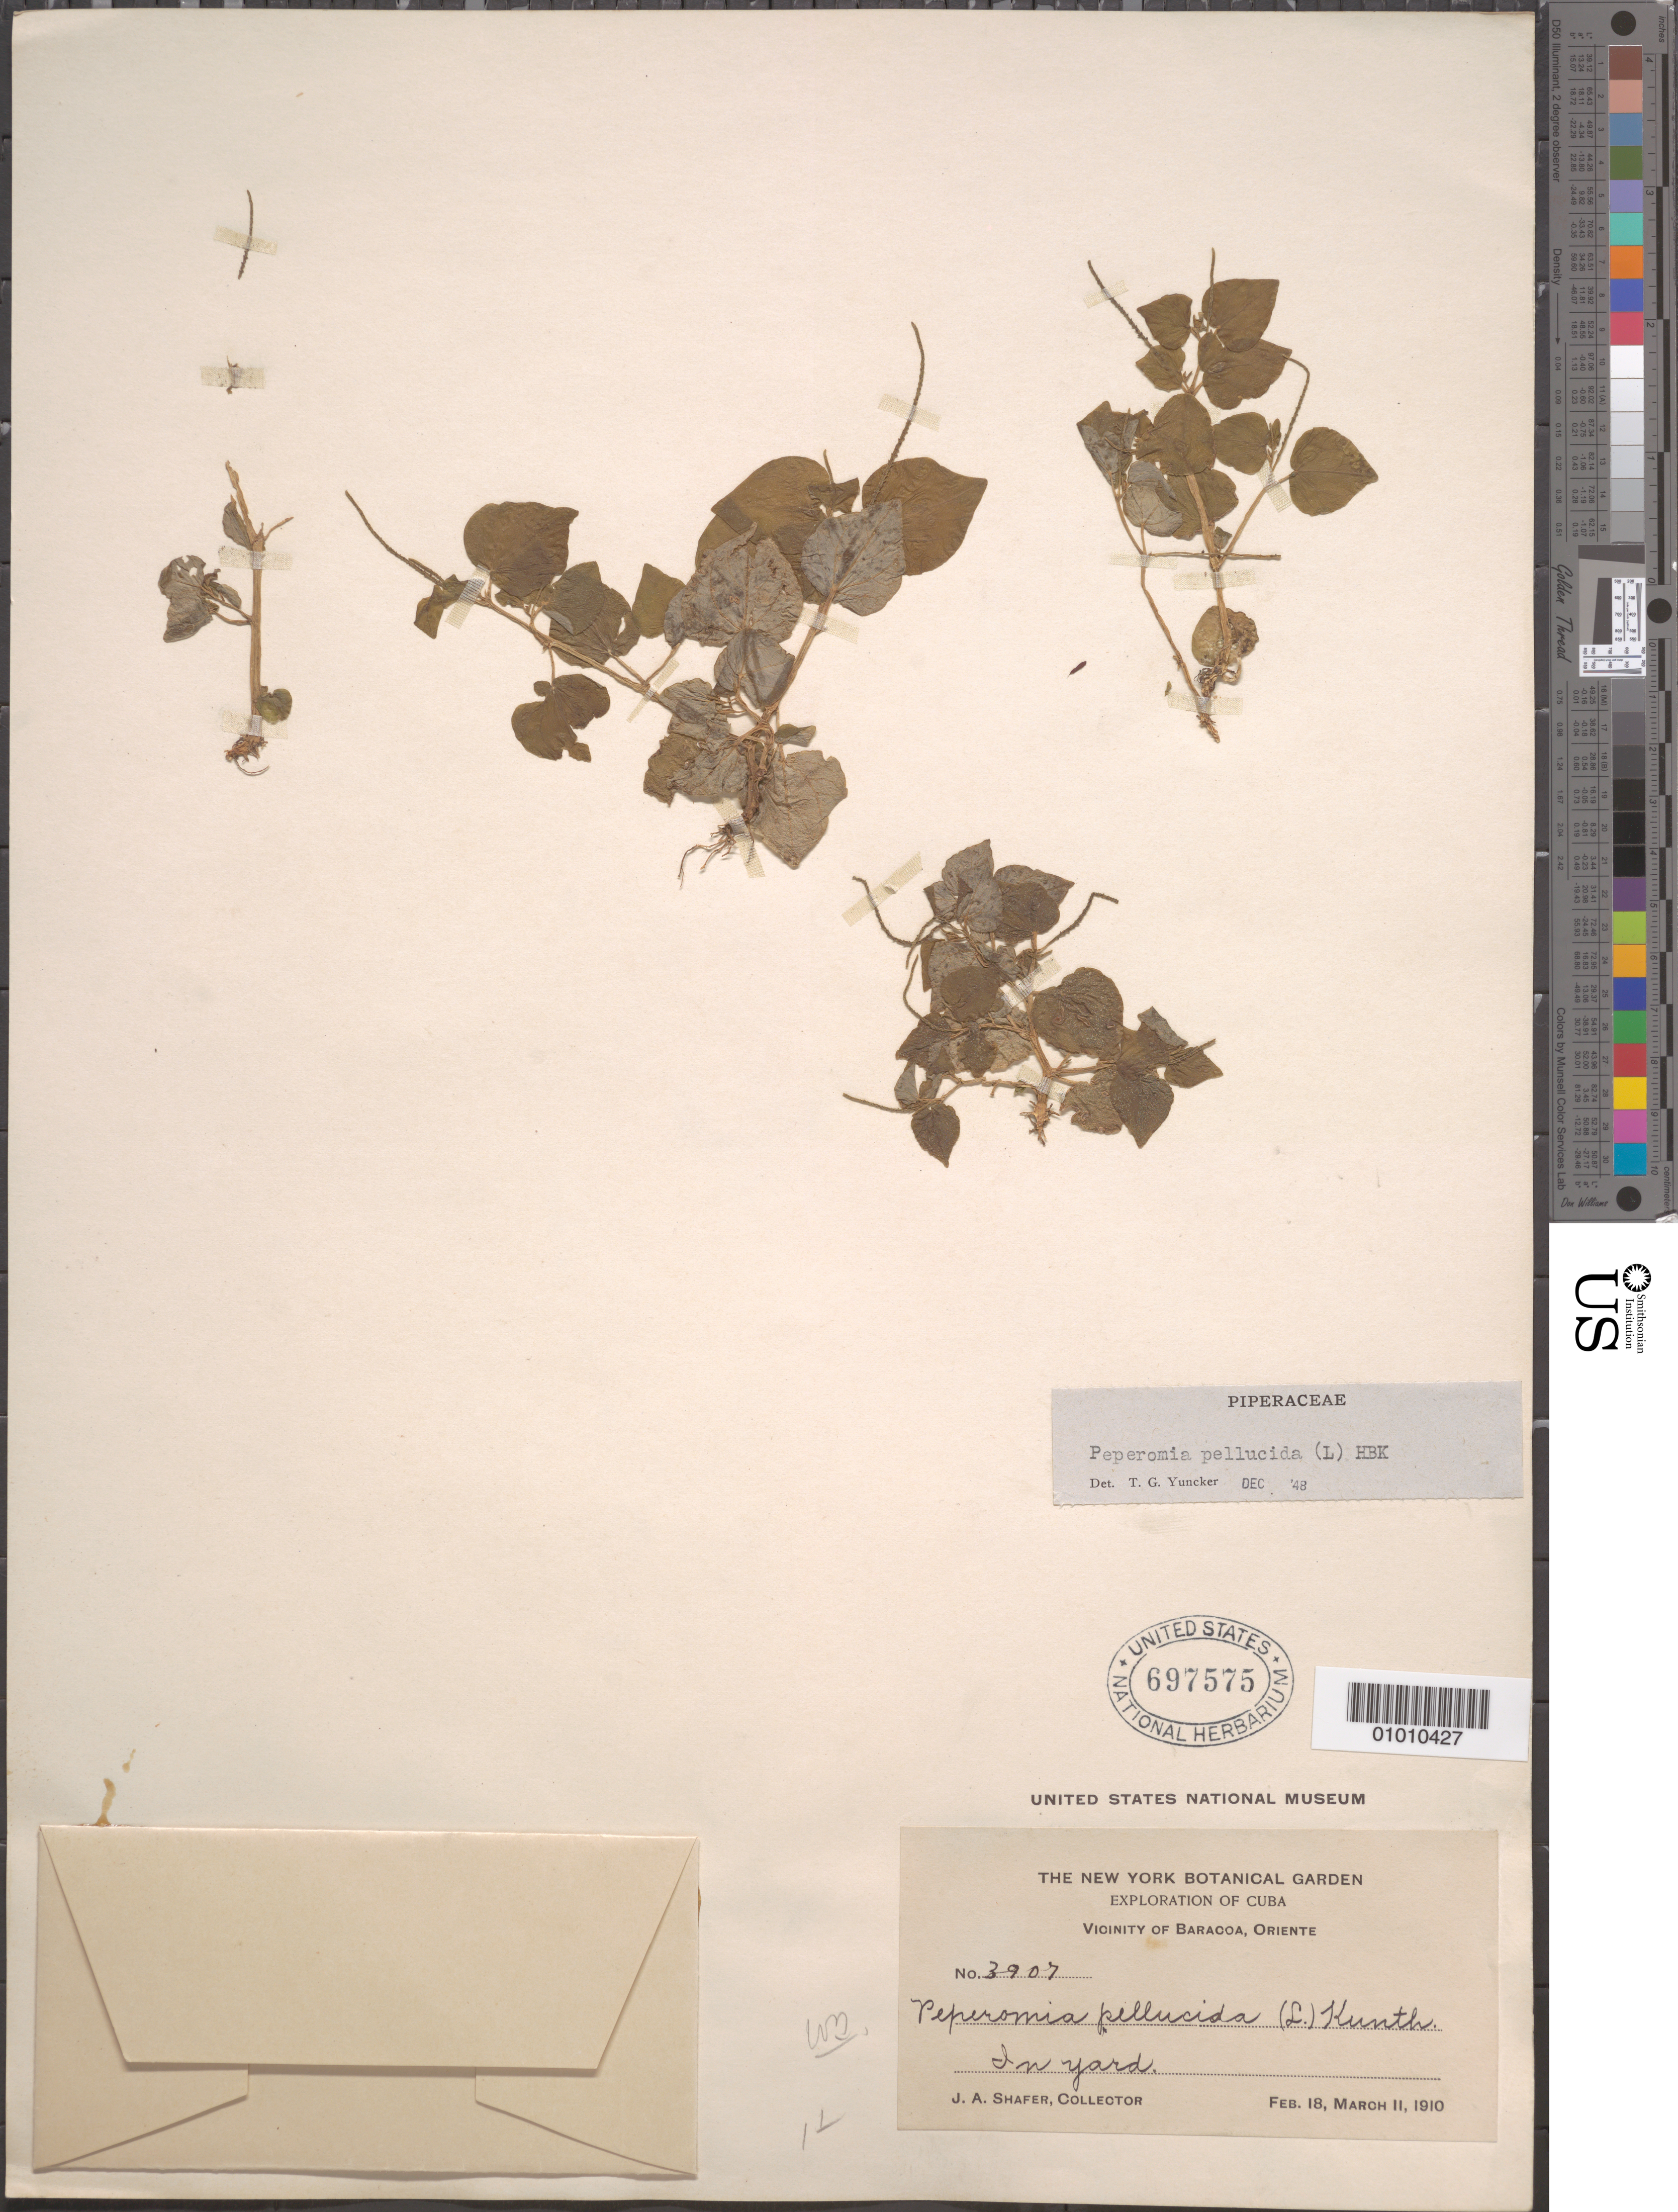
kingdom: Plantae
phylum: Tracheophyta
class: Magnoliopsida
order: Piperales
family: Piperaceae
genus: Peperomia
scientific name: Peperomia pellucida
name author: (L.) Kunth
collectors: J. A. Shafer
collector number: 3907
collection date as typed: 18 Feb 1910 to 11 Mar 1910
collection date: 1910-02-18/1910-03-11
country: Cuba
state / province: Guantanamo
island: Cuba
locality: In yard Vicinity of Baracoa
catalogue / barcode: US 697575